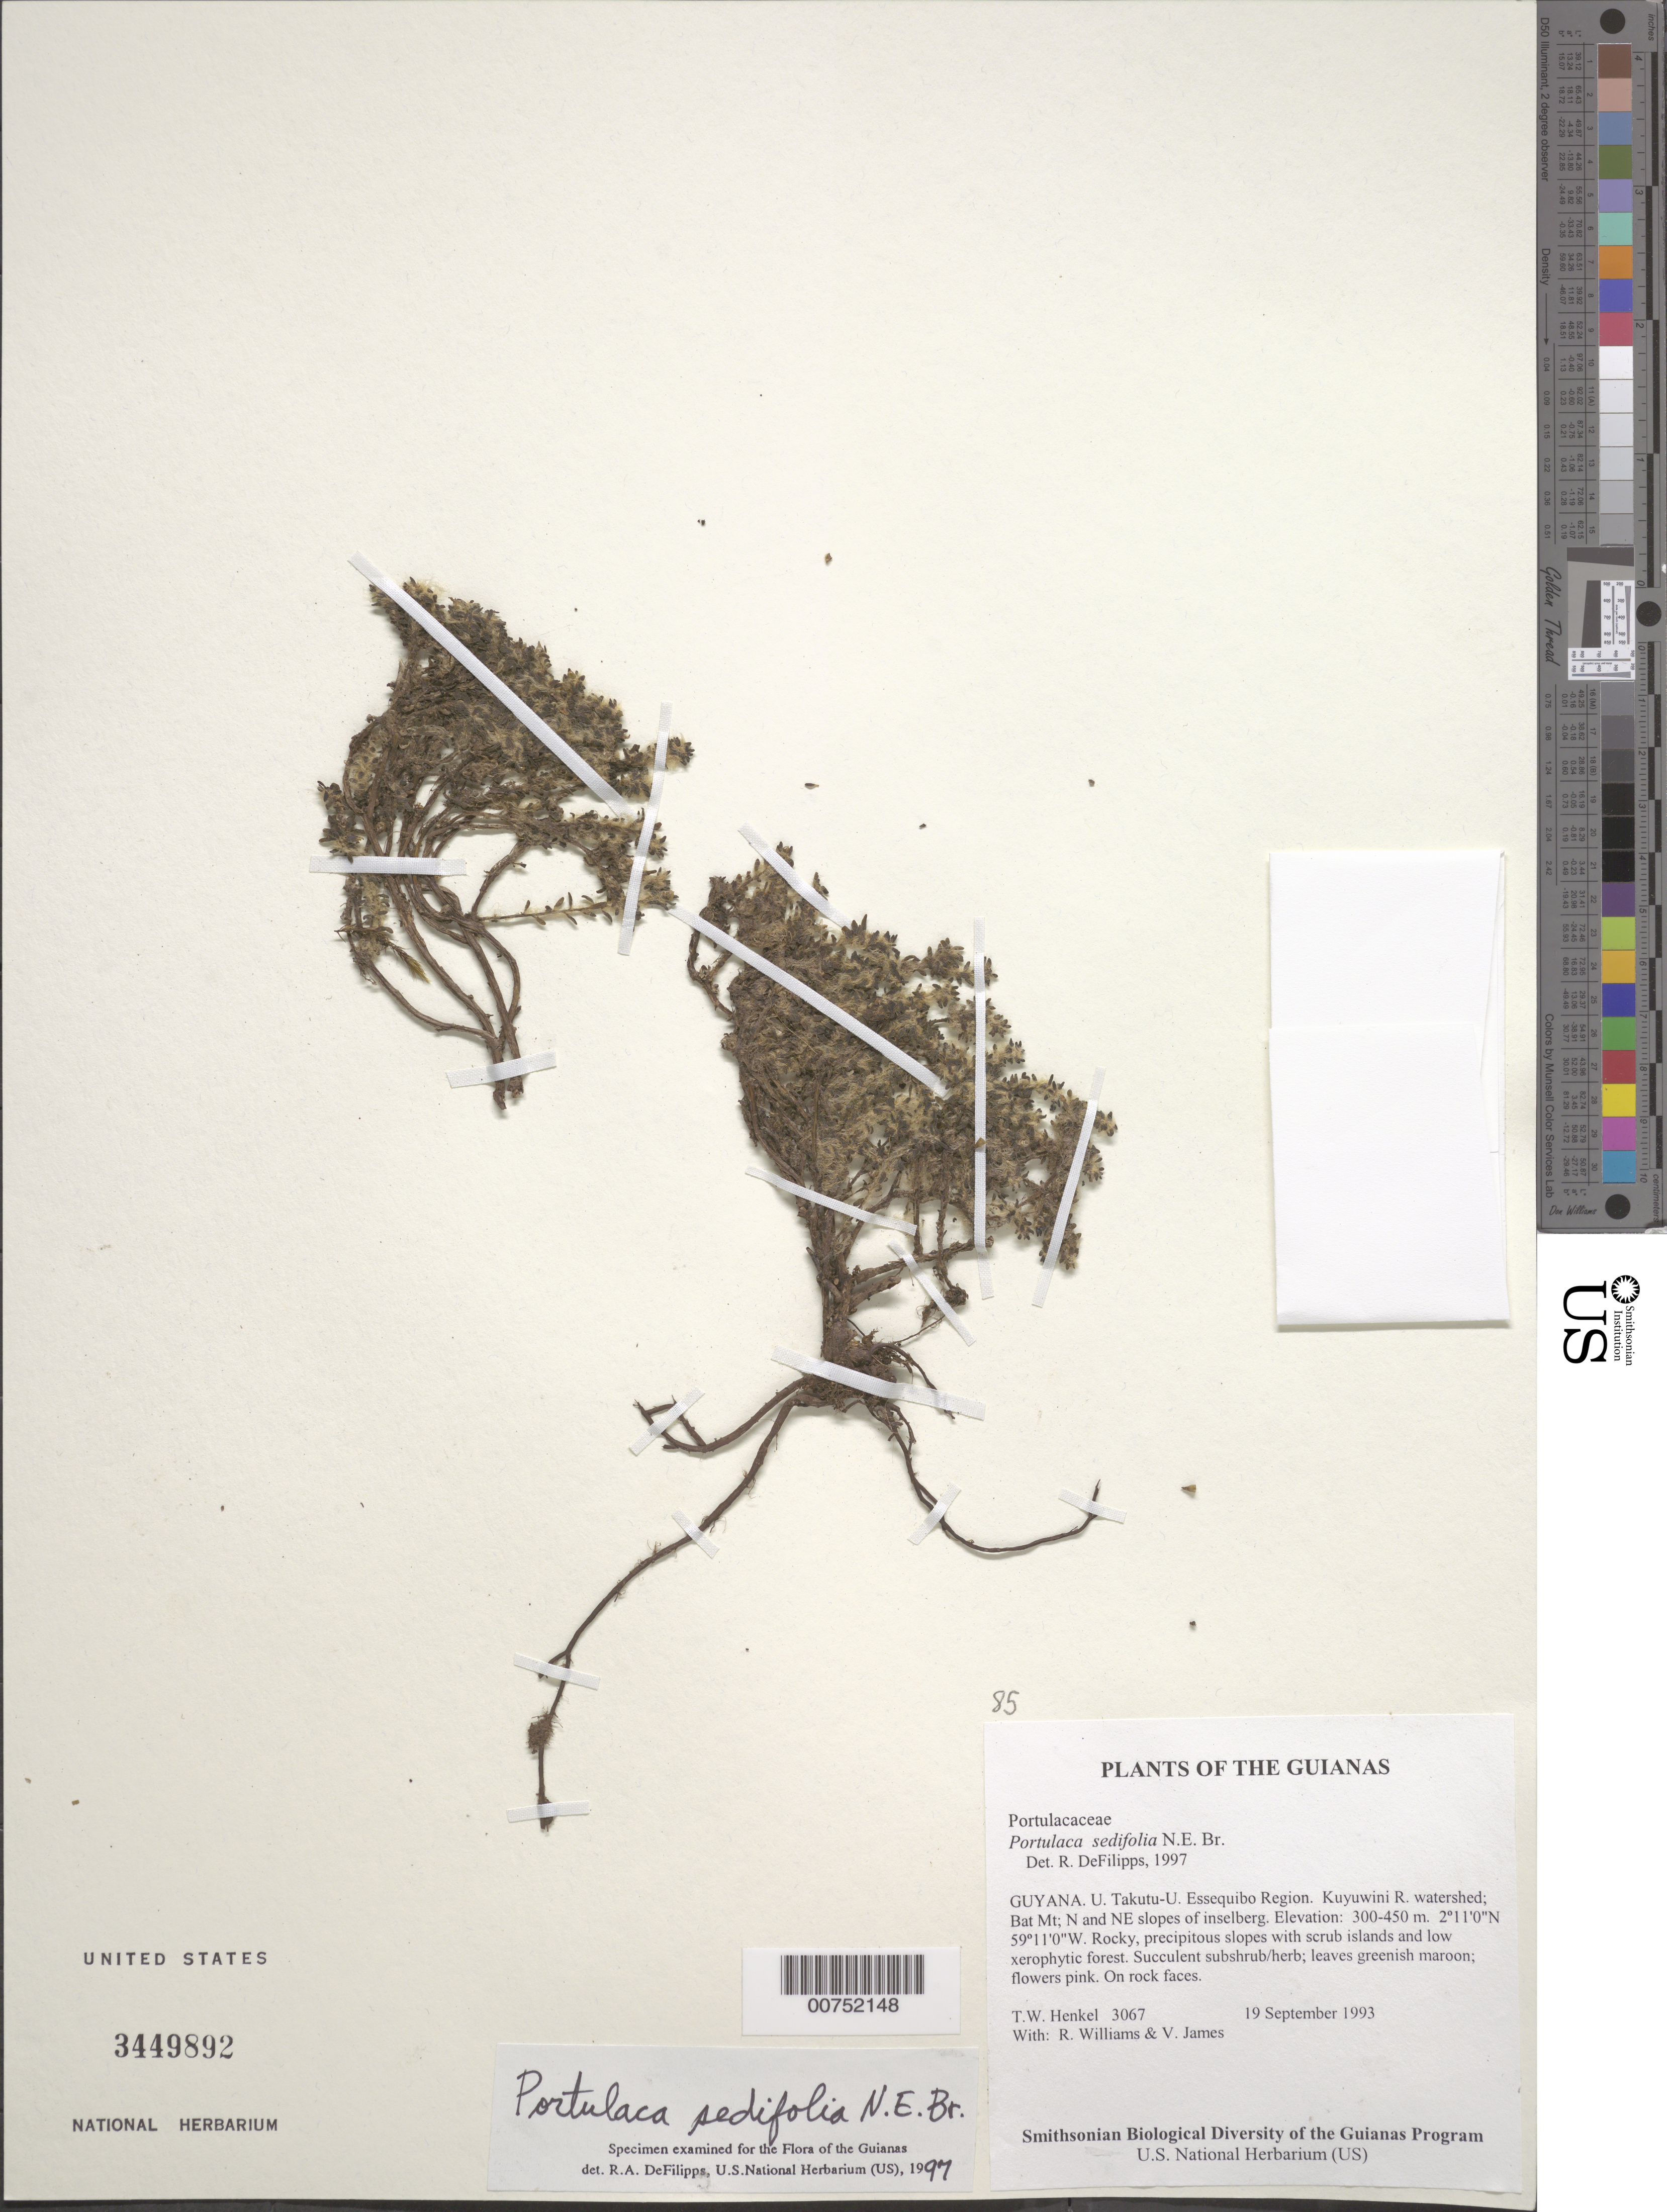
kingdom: Plantae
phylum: Tracheophyta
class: Magnoliopsida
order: Caryophyllales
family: Portulacaceae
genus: Portulaca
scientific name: Portulaca sedifolia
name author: N.E. Br.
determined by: DeFilipps, R. A.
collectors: T. Henkel, R. Williams & V. James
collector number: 3067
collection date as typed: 19 September 1993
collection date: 1993-09-19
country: Guyana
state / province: U. Takutu-U. Essequibo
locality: Kuyuwini R. watershed; Bat Mt; N and NE slopes of inselberg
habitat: Rocky, precipitous slopes with scrub islands and low xerophytic forest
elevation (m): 300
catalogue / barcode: US 3449892